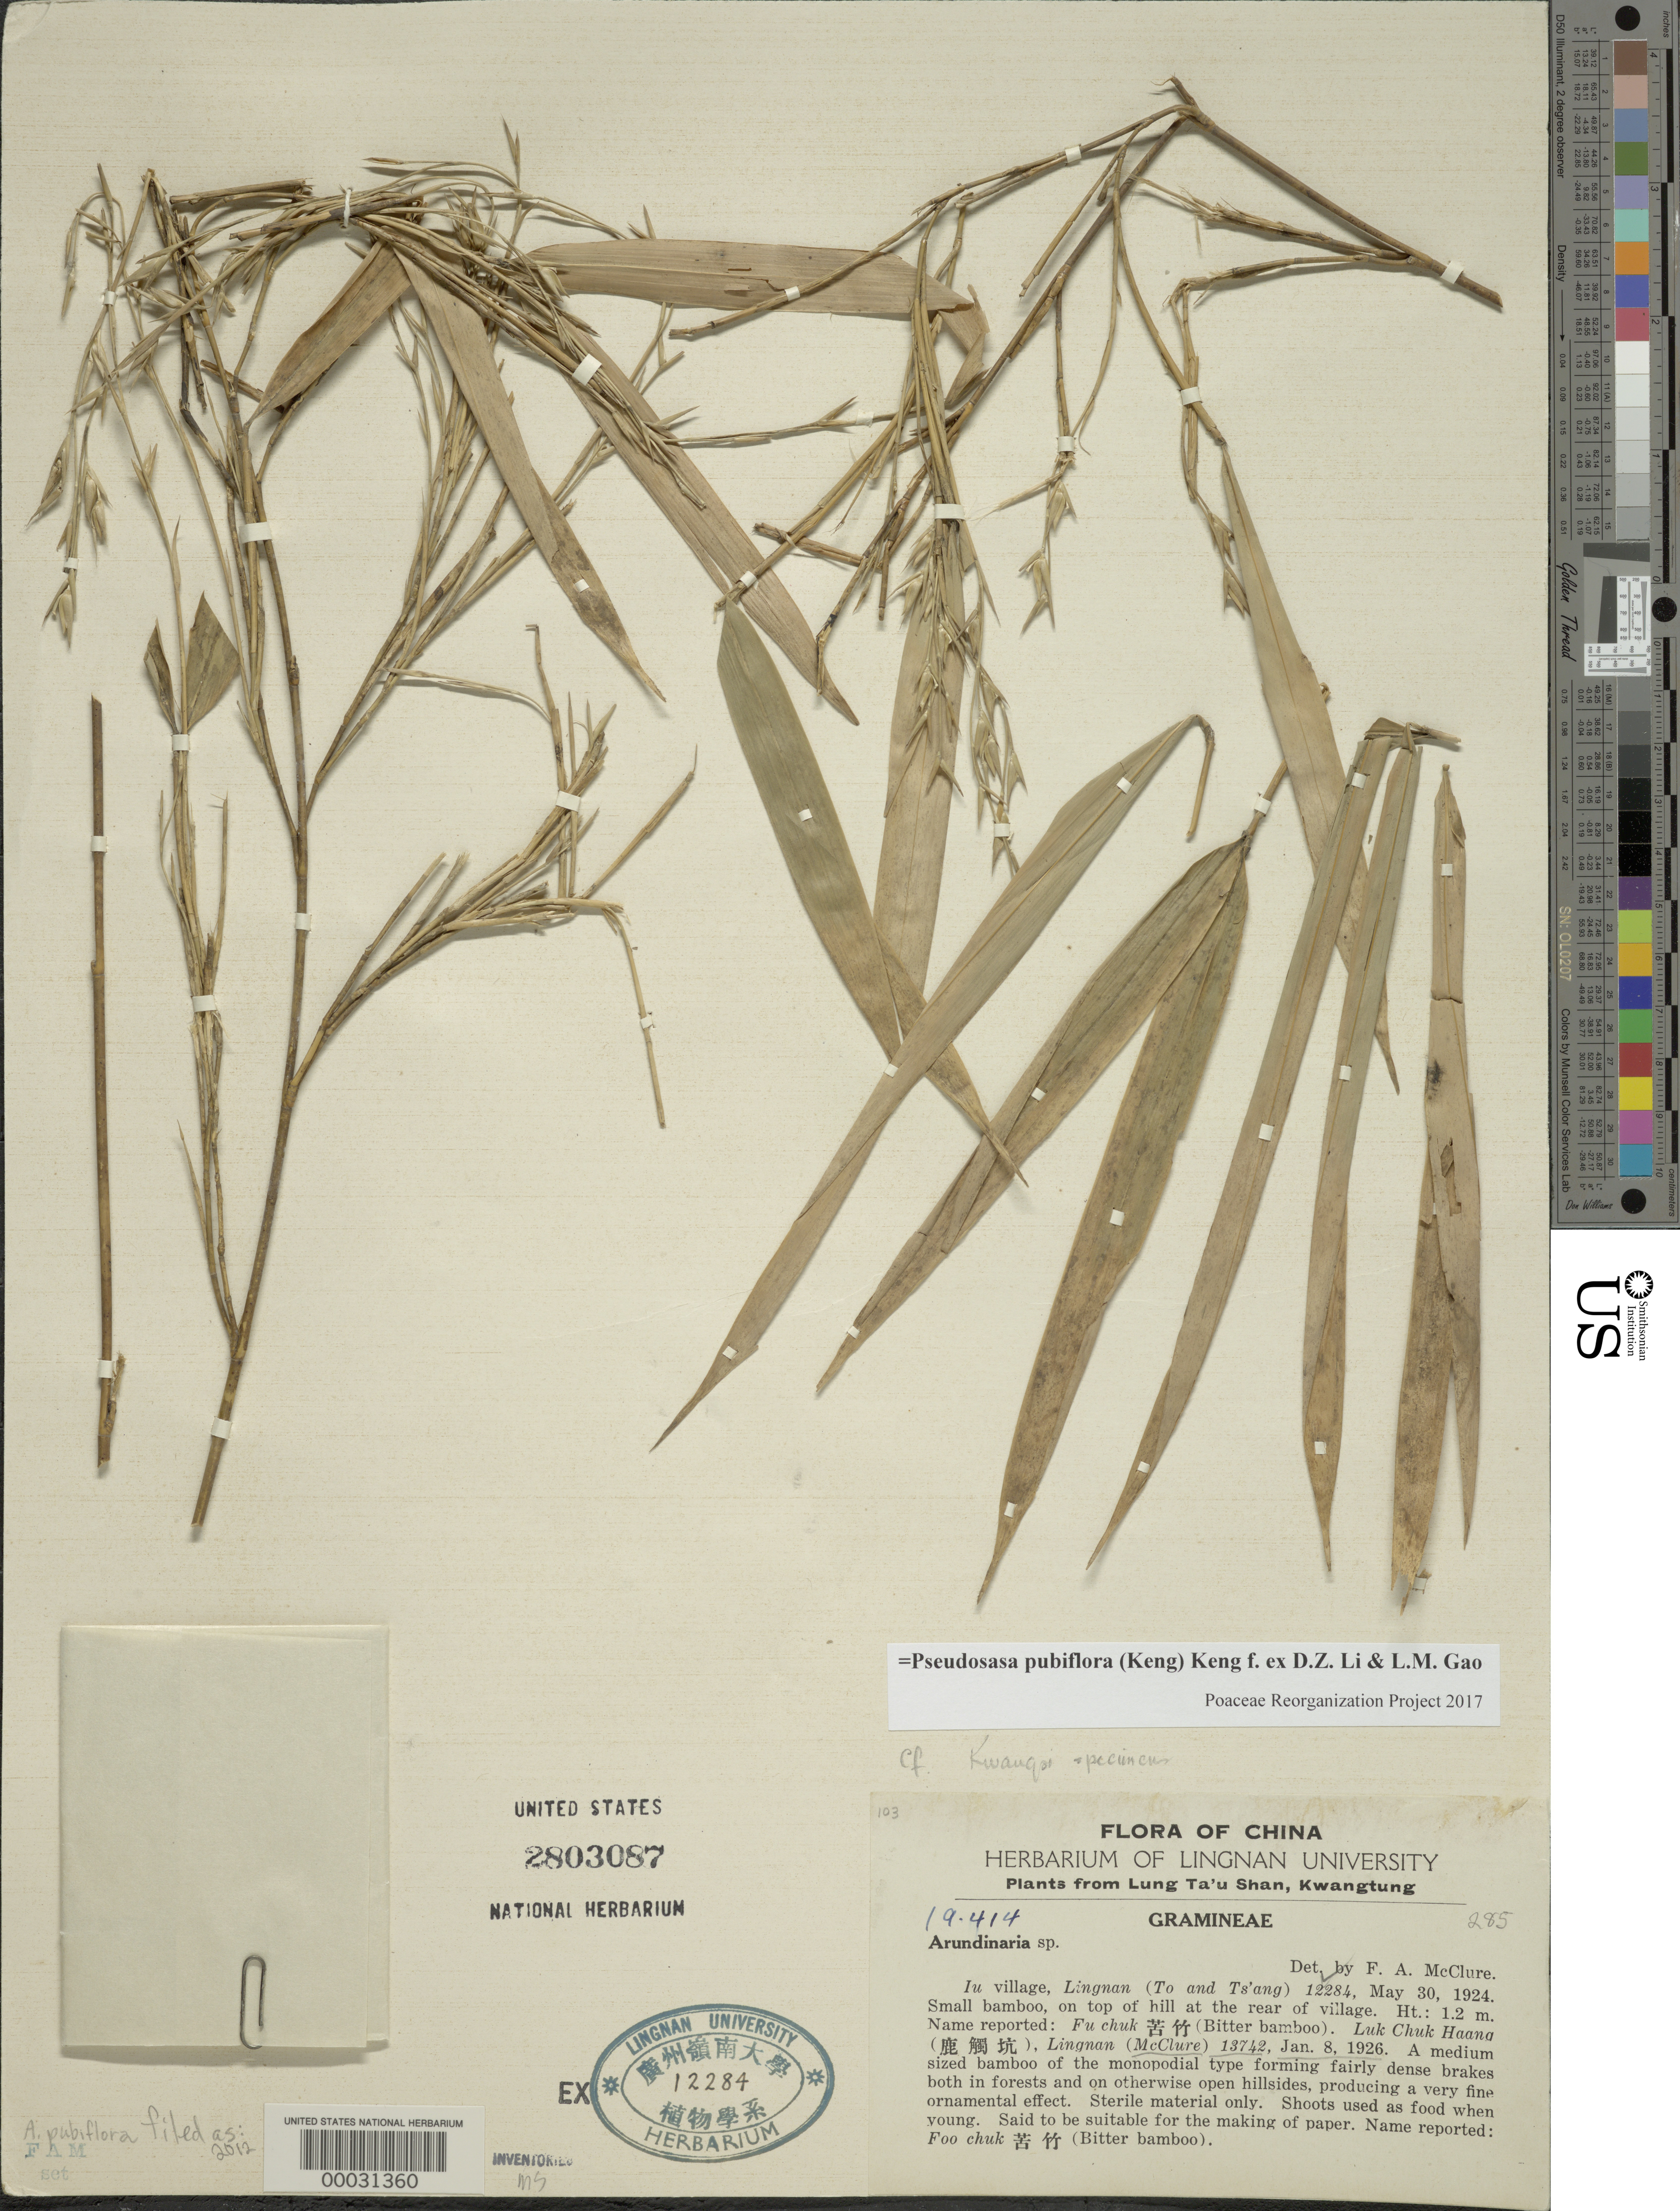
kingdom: Plantae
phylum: Tracheophyta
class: Liliopsida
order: Poales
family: Poaceae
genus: Pseudosasa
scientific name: Pseudosasa pubiflora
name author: (Keng f.) Keng f. ex Gao & D.Z. Li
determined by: Poaceae Reorganization Project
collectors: Kang Peng To & U. K. Tsang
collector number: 285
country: China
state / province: Guangdong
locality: Iu village, Lingnan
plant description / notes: Originally collected Iu village, Lingnan, to and Ts'ang, 30 May 1924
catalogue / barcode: US 2803087